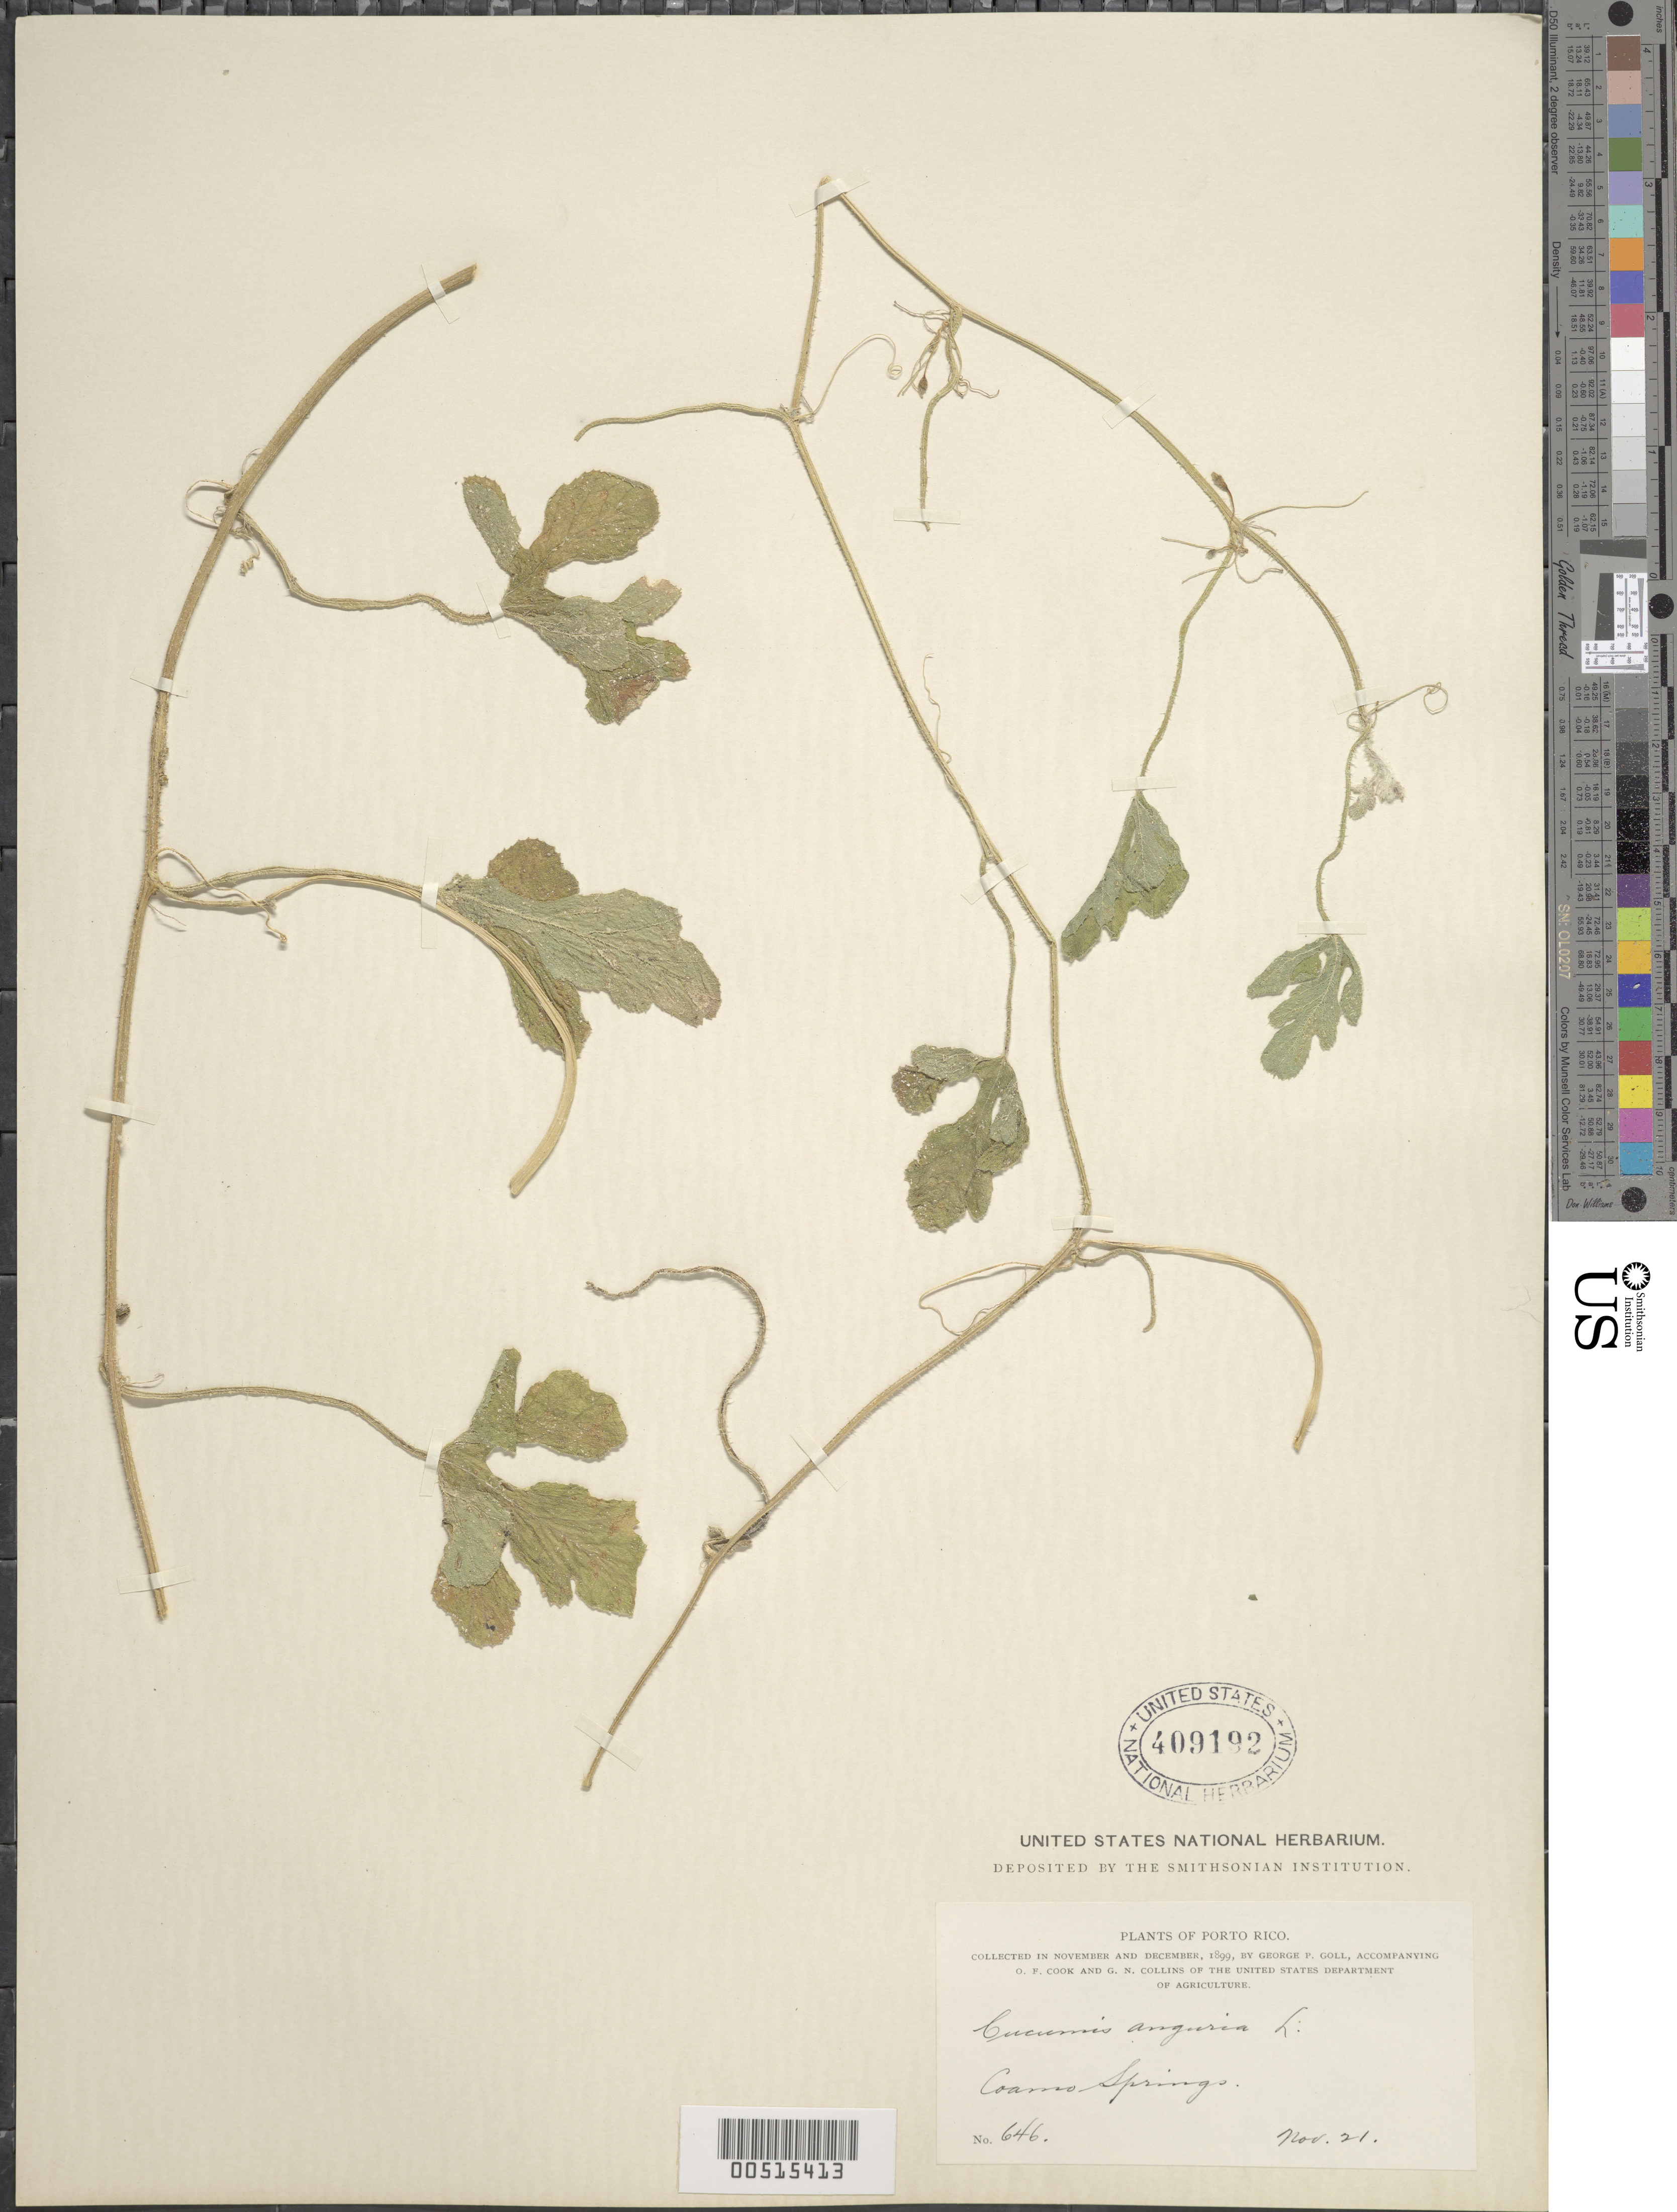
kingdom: Plantae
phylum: Tracheophyta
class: Magnoliopsida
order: Cucurbitales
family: Cucurbitaceae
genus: Cucumis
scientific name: Cucumis anguria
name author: L.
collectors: G. Goll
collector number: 646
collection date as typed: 21 Nov 1899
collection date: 1899-11-21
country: Puerto Rico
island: Greater Antilles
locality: Coamo Springs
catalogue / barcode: US 409192